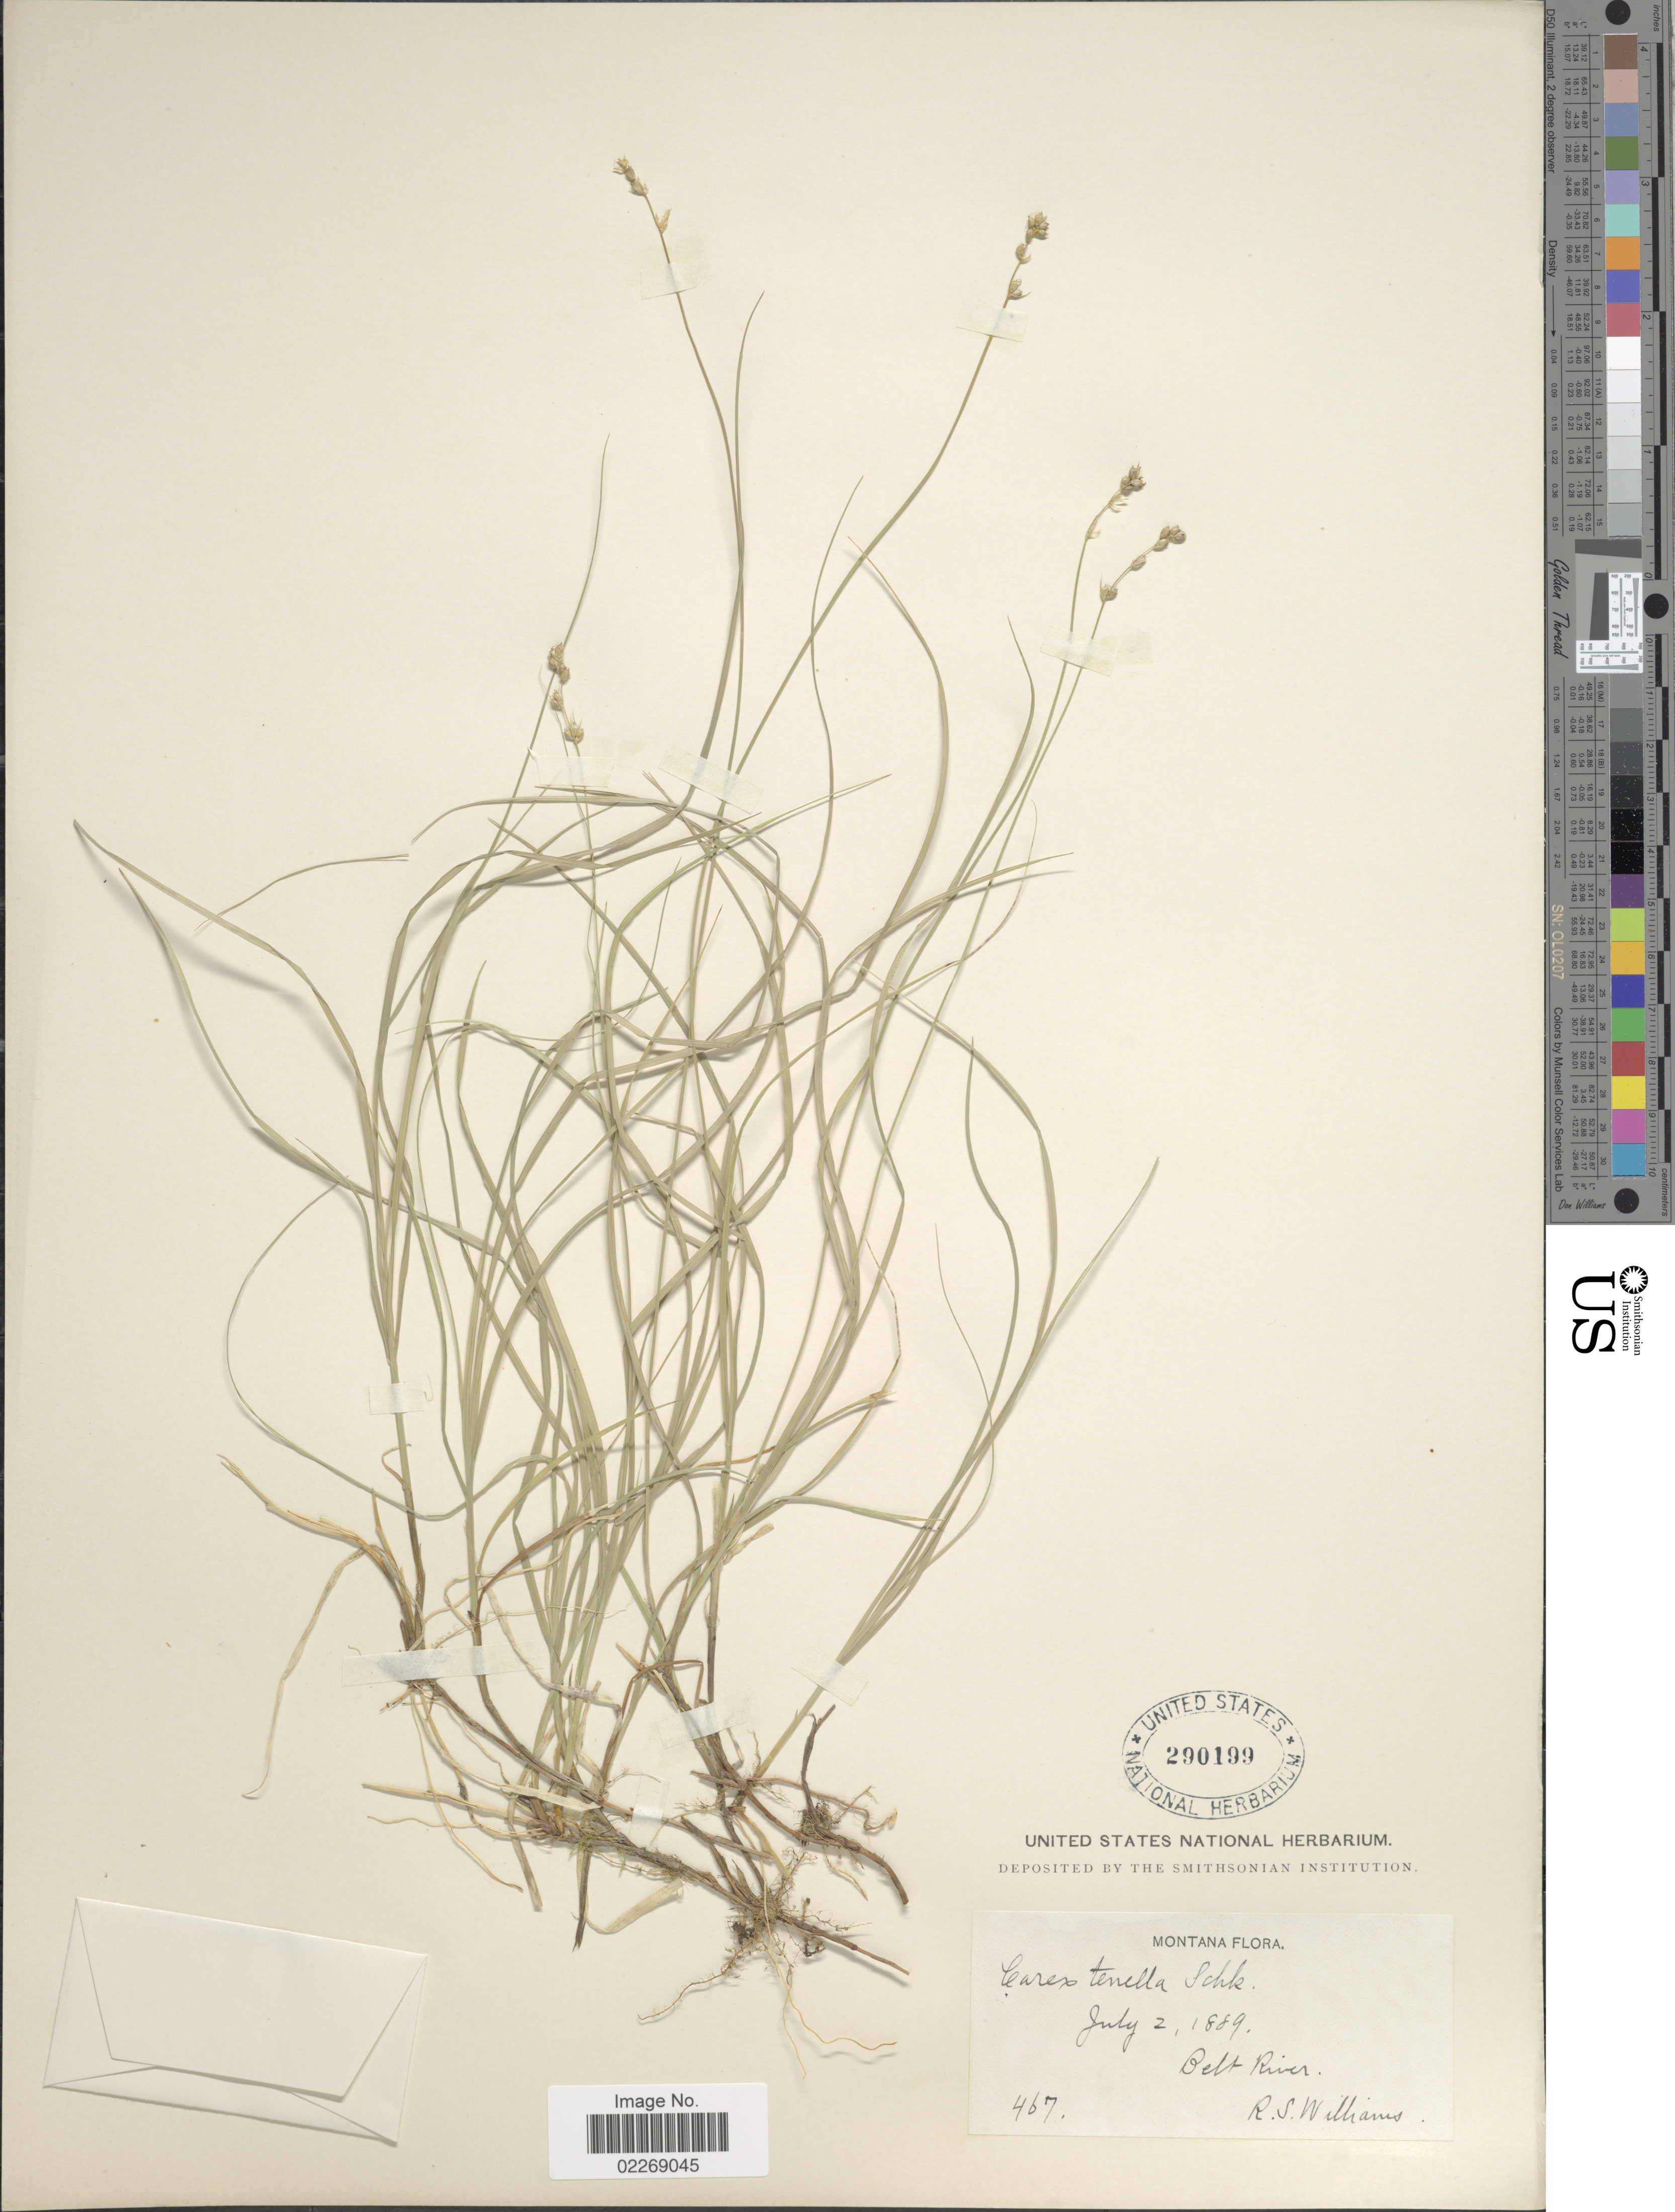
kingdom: Plantae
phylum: Tracheophyta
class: Liliopsida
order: Poales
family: Cyperaceae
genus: Carex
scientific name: Carex disperma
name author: Dewey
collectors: R. S. Williams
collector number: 467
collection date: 1889-07-02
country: United States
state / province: Montana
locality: Belt River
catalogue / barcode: US 290199